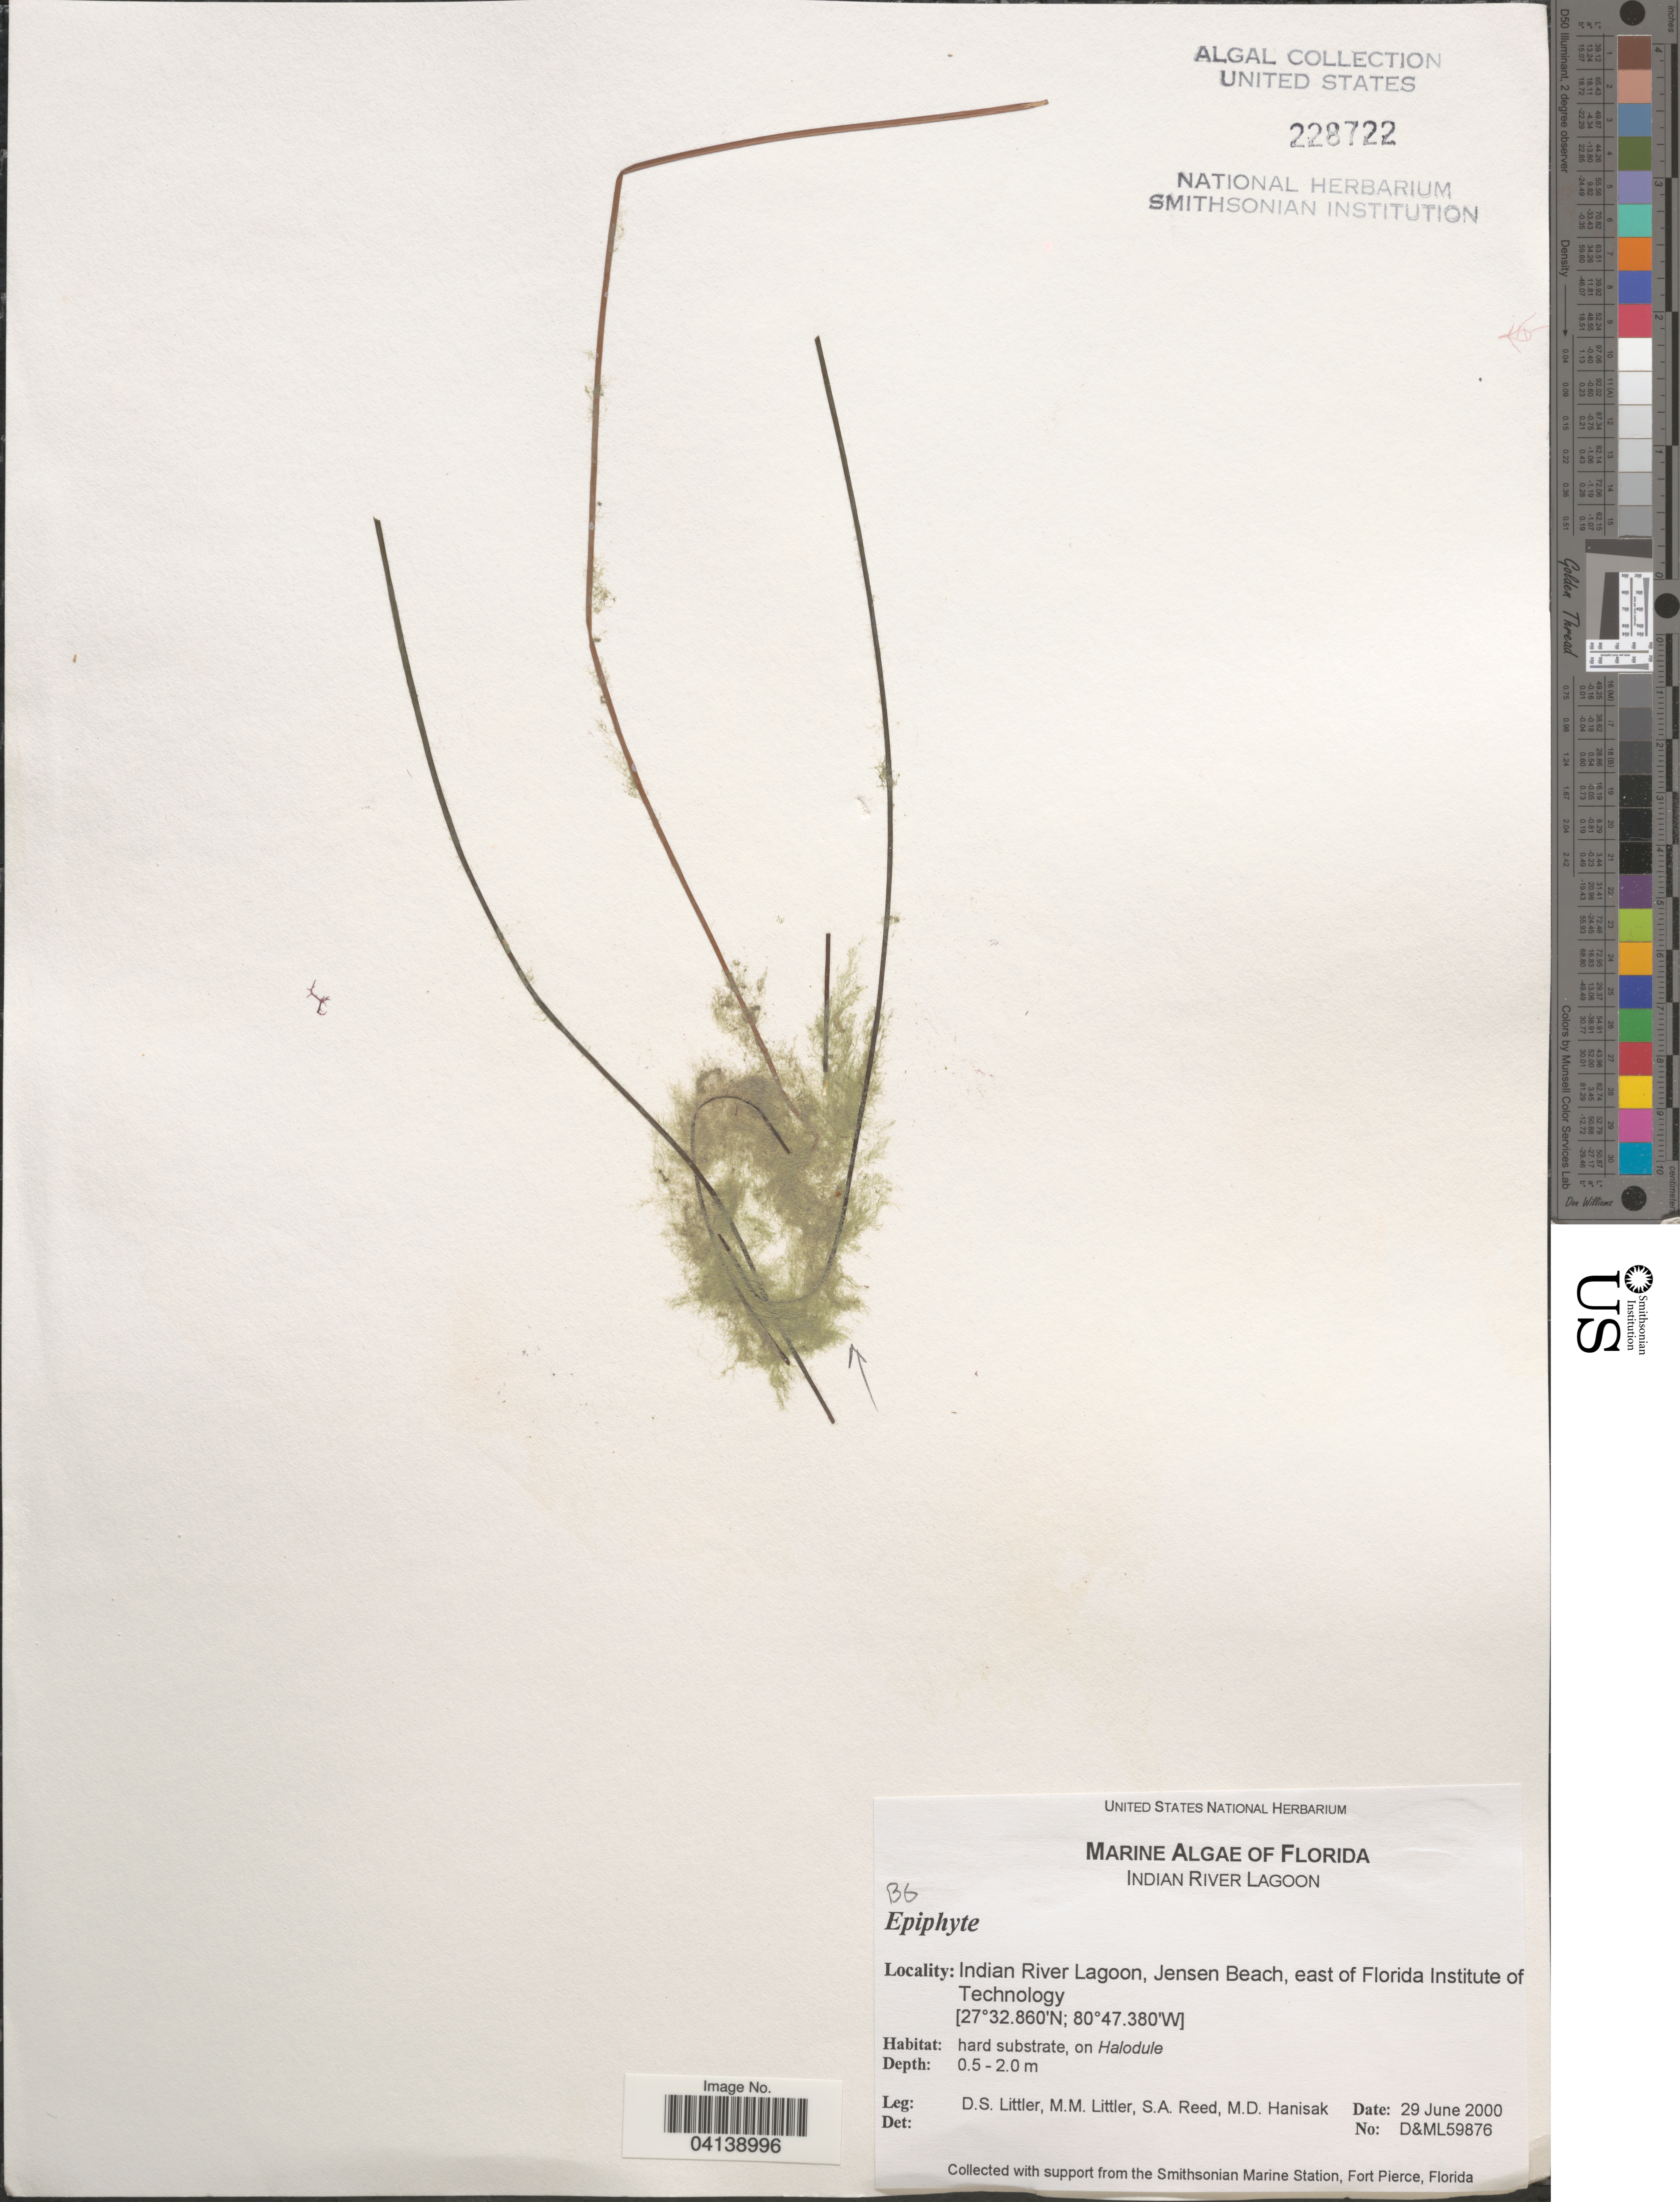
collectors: D. S. Littler, S. Reed & M. Hanisak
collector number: D&ML59876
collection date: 2000-06-29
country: United States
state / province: Florida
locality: Indian River Lagoon, Jensen Beach, east of Florida Institute of Technology.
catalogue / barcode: US 228722